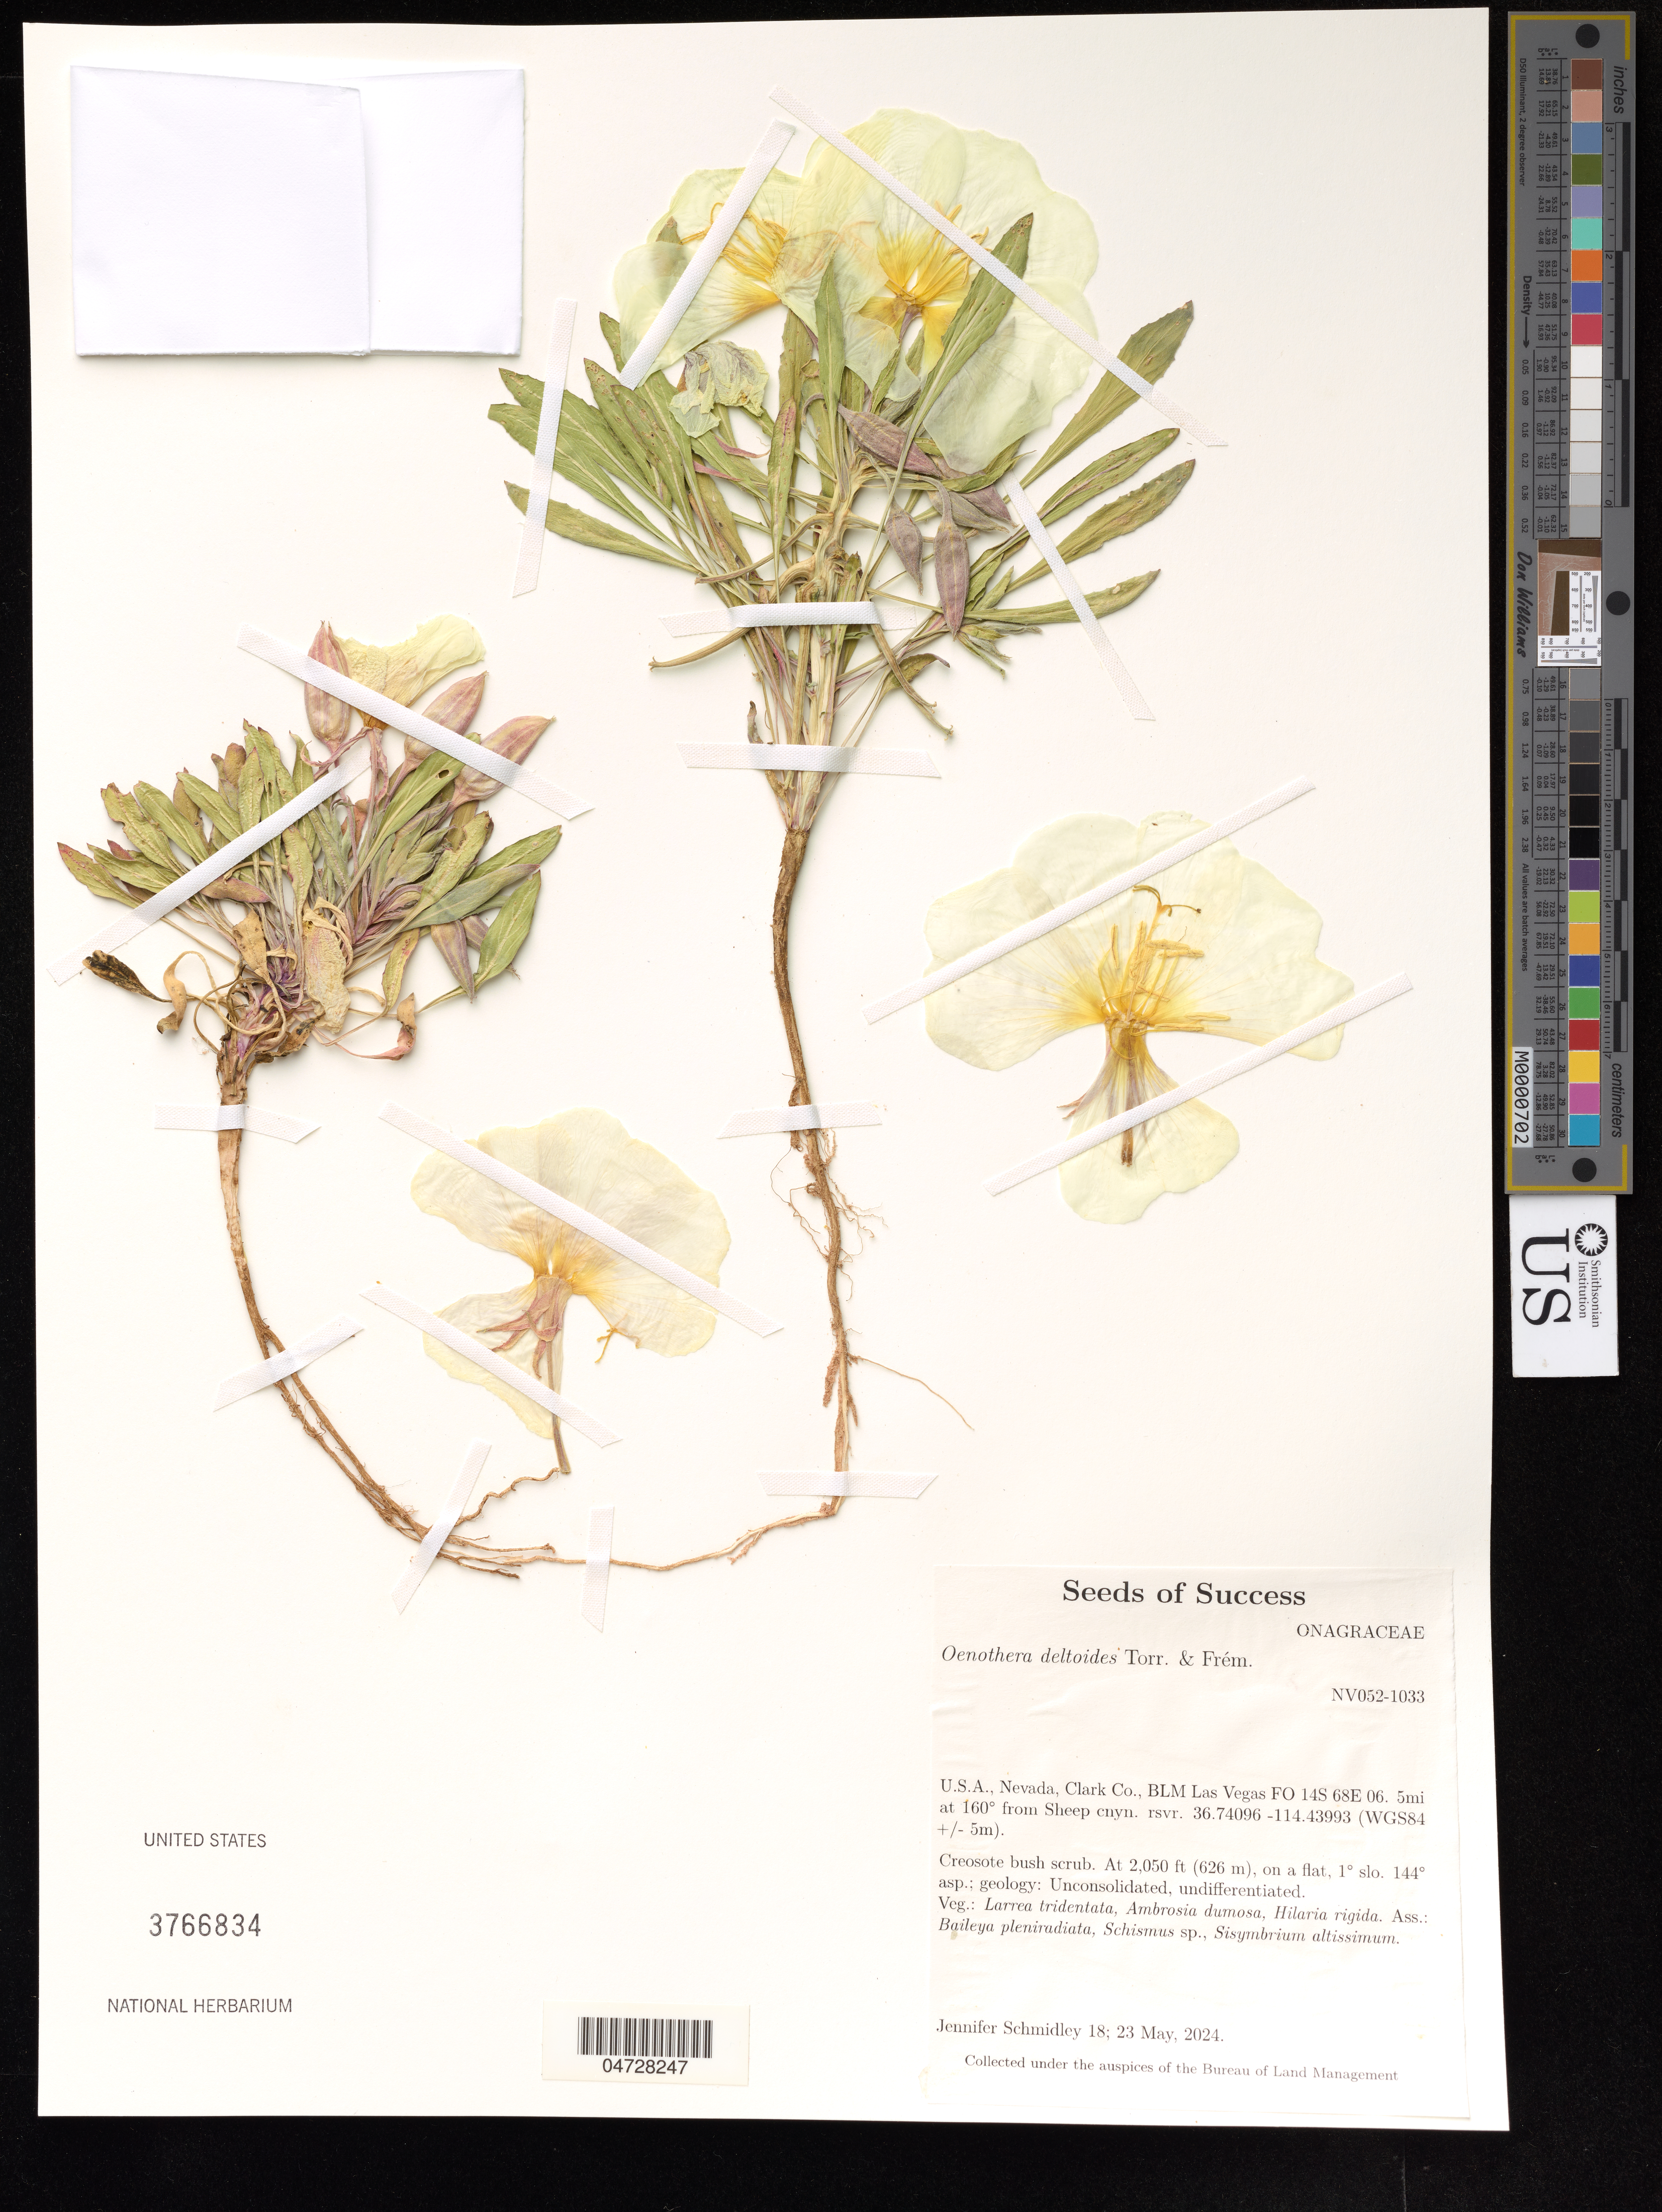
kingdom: Plantae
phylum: Tracheophyta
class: Magnoliopsida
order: Myrtales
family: Onagraceae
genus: Oenothera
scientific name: Oenothera deltoides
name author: Torr. & Frém.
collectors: J. Schmidley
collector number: NV-052-1033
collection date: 2024-05-23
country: United States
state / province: Nevada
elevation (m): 625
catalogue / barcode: US 3766834